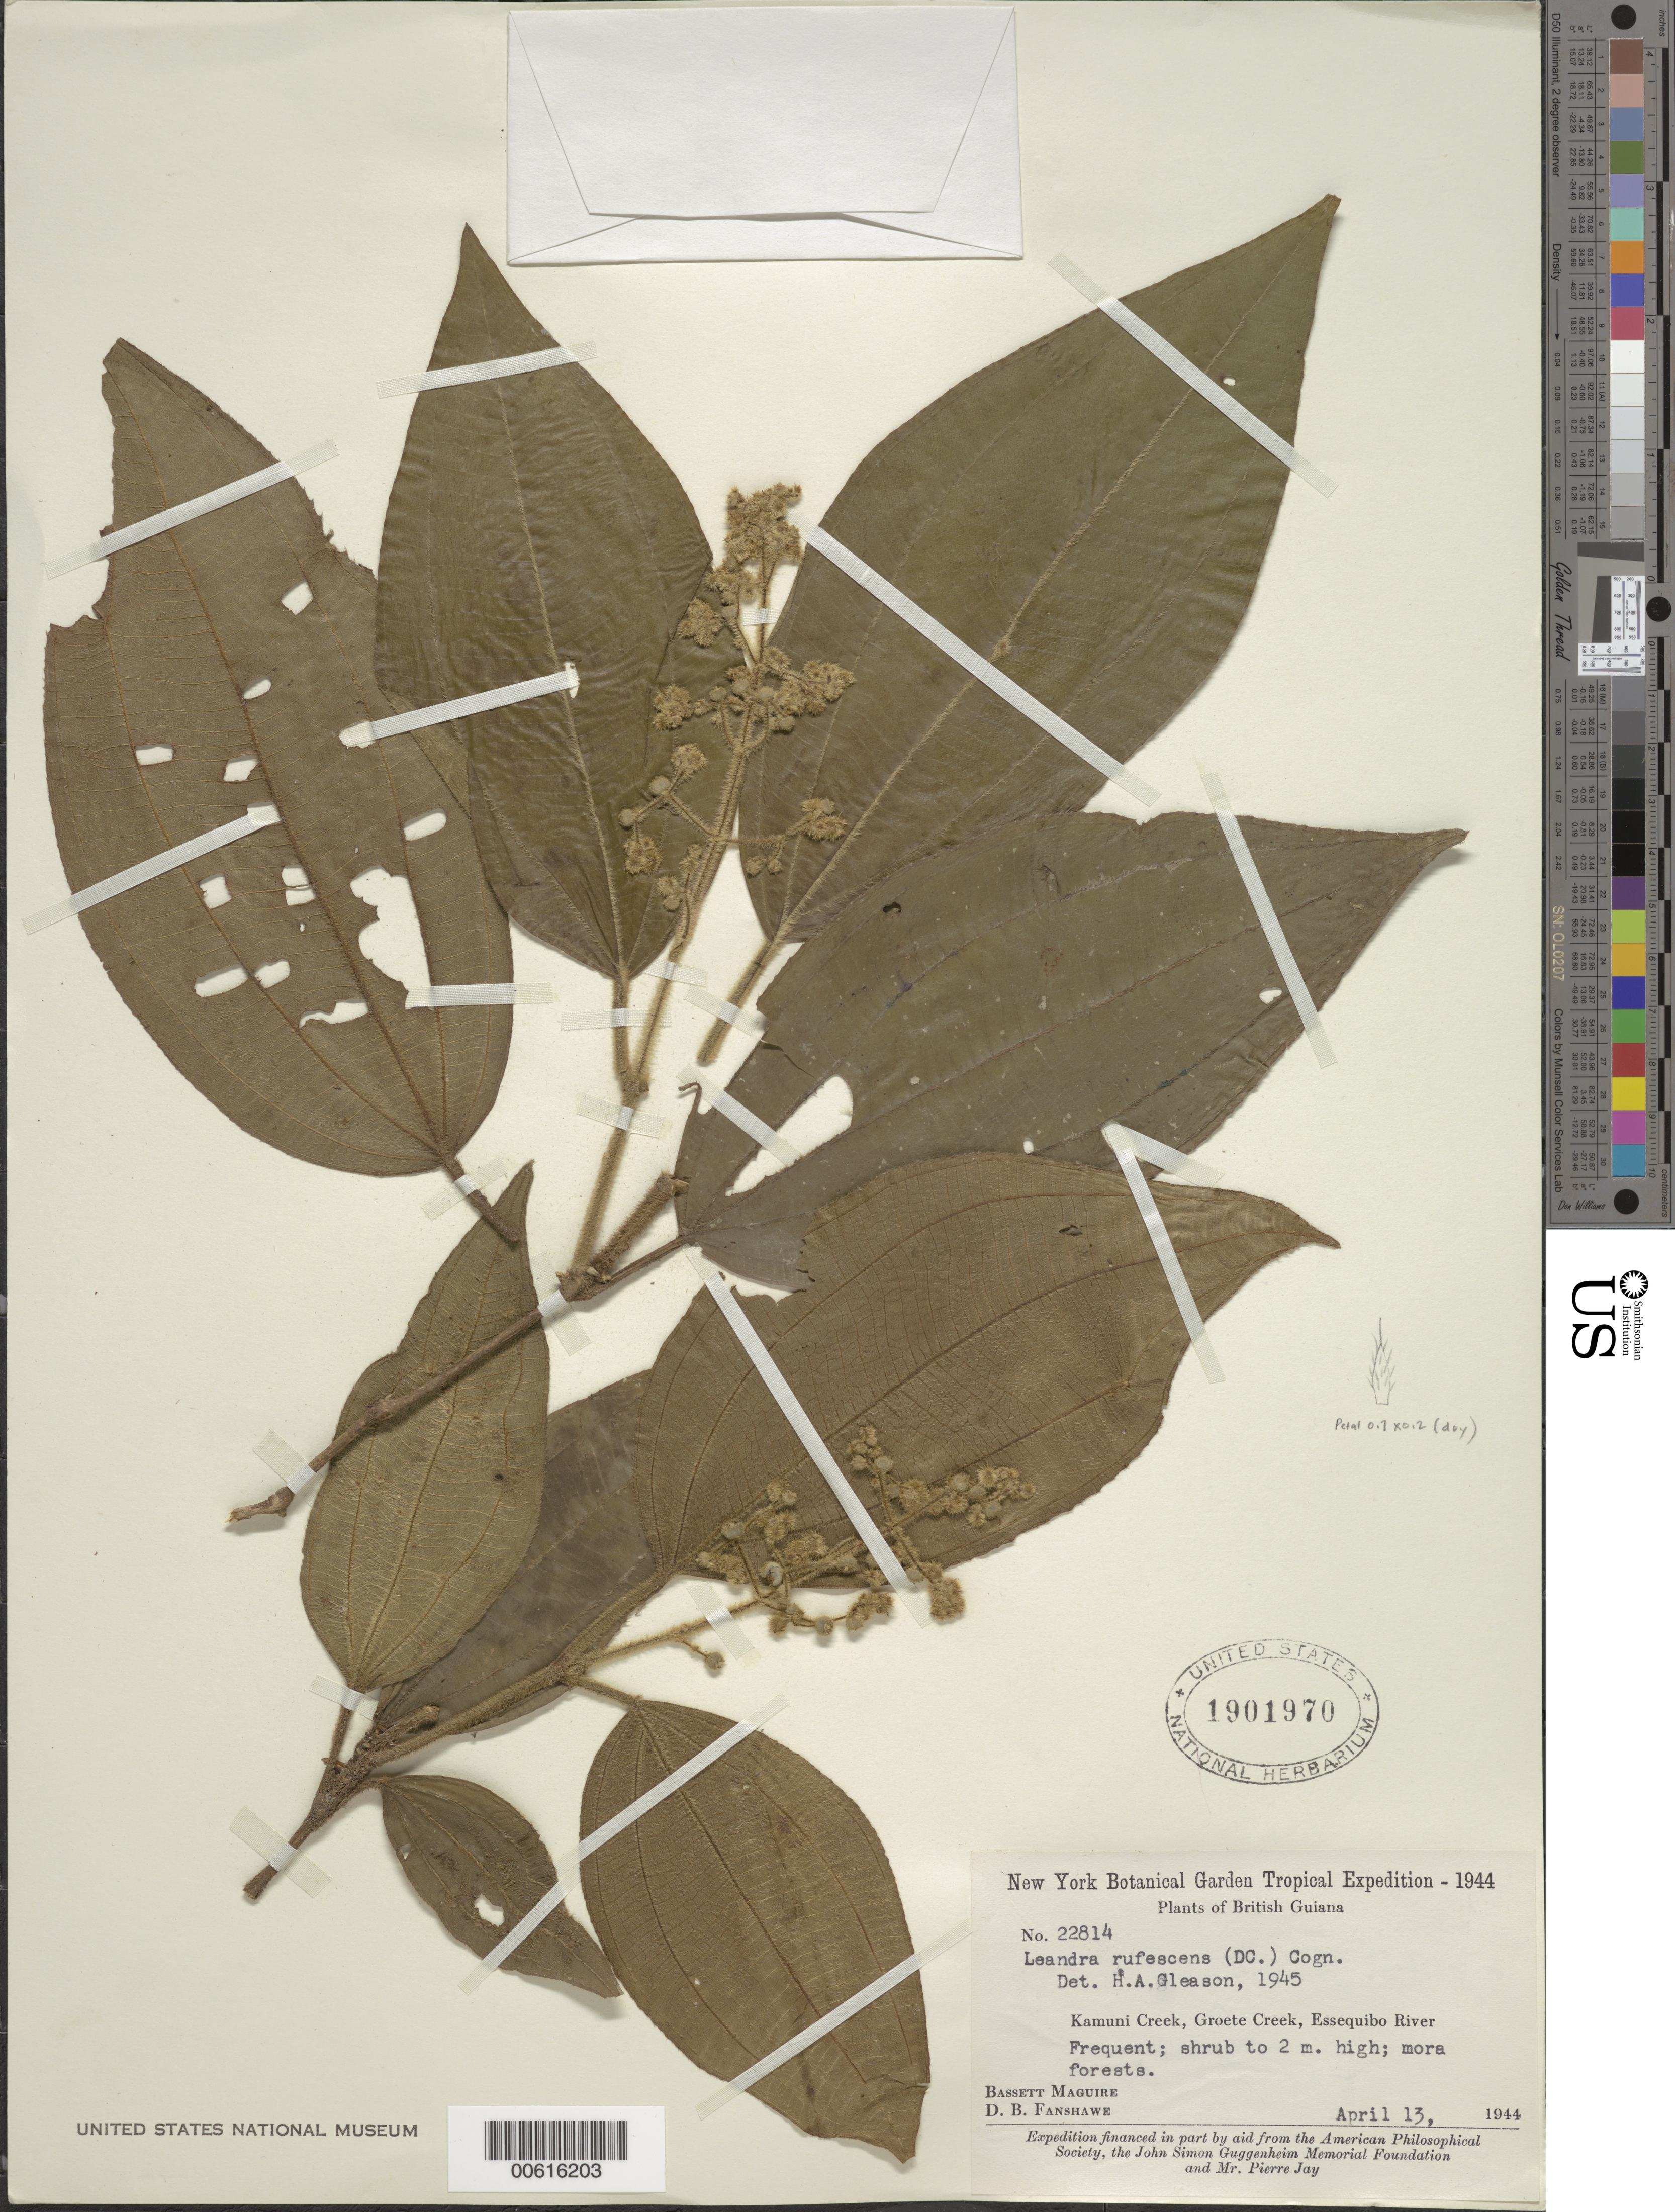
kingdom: Plantae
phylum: Tracheophyta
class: Magnoliopsida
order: Myrtales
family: Melastomataceae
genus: Leandra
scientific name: Leandra rufescens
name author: (DC.) Cogn.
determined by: Gleason, H. A.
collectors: B. Maguire & D. B. Fanshawe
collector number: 22814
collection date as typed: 13-Apr-44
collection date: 1944-04-13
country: Guyana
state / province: Essequibo Isl-W. Demerara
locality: Kamuni Creek, Groete Creek, Essequibo River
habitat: Mora forests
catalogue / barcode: US 1901970